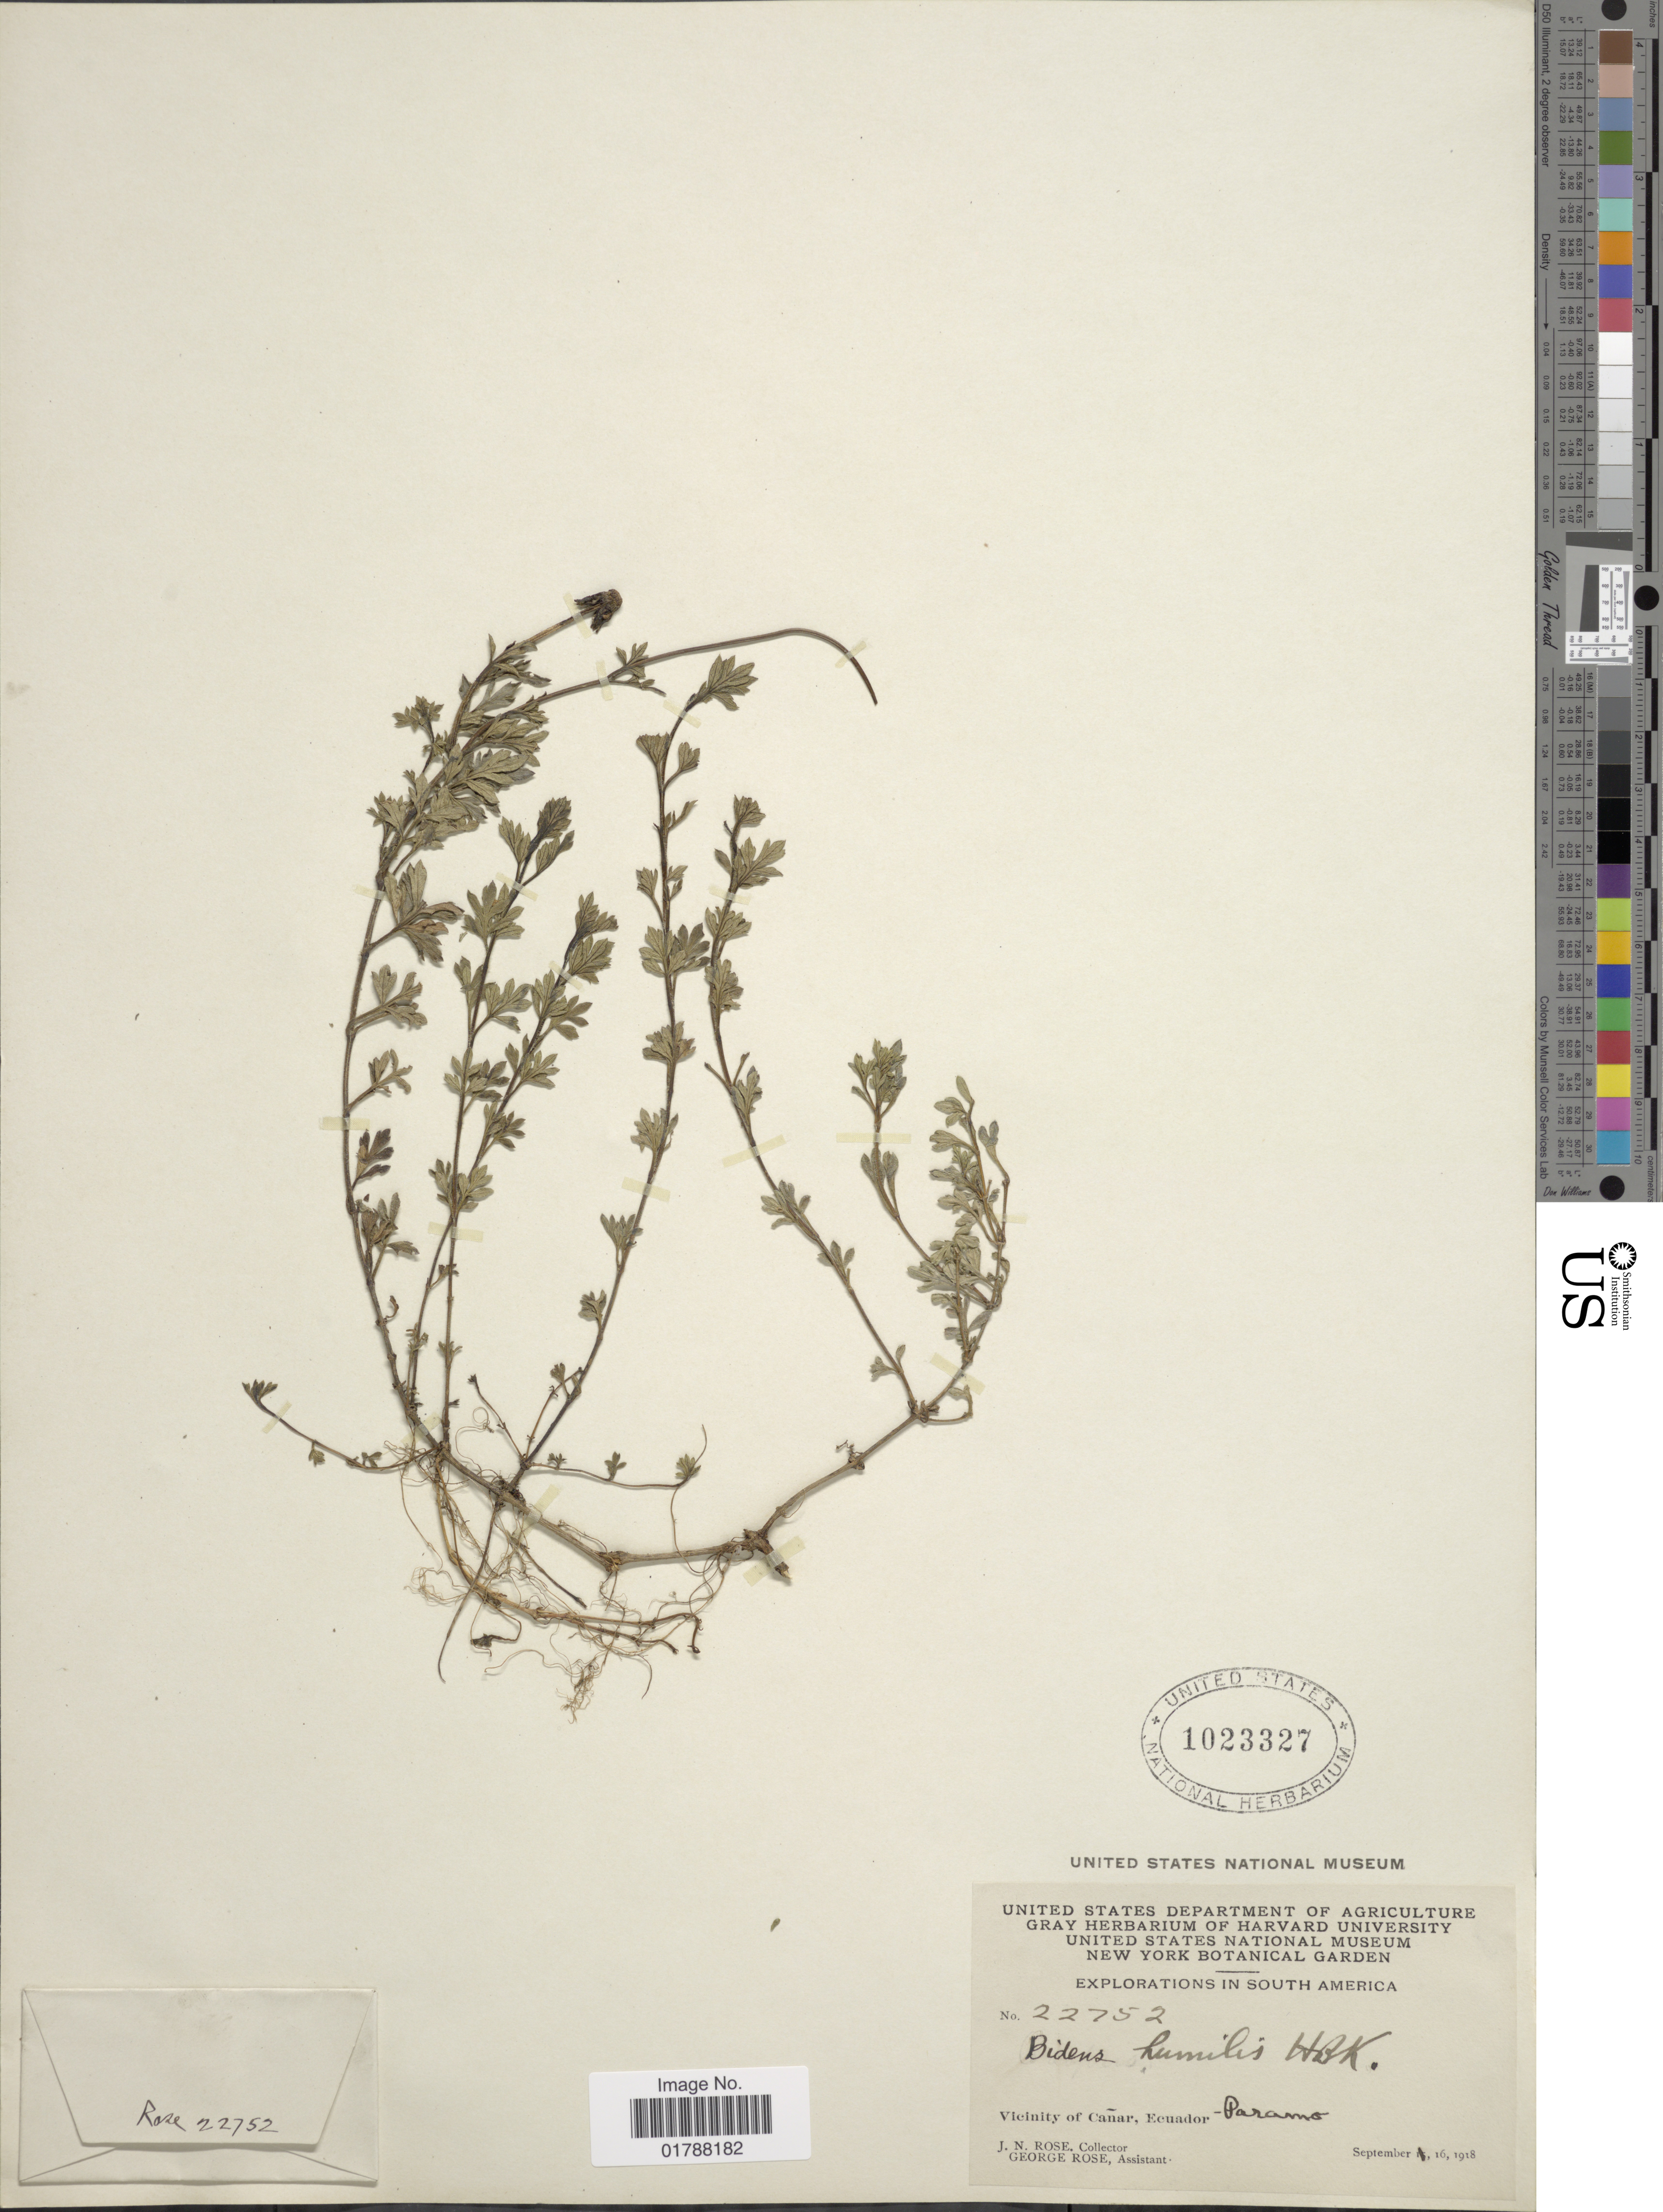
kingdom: Plantae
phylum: Tracheophyta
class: Magnoliopsida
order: Asterales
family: Asteraceae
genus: Bidens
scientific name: Bidens andicola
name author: Kunth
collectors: J. N. Rose & G. Rose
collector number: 22752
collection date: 1918-09-16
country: Ecuador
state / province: Cañar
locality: Paramo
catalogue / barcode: US 1023327